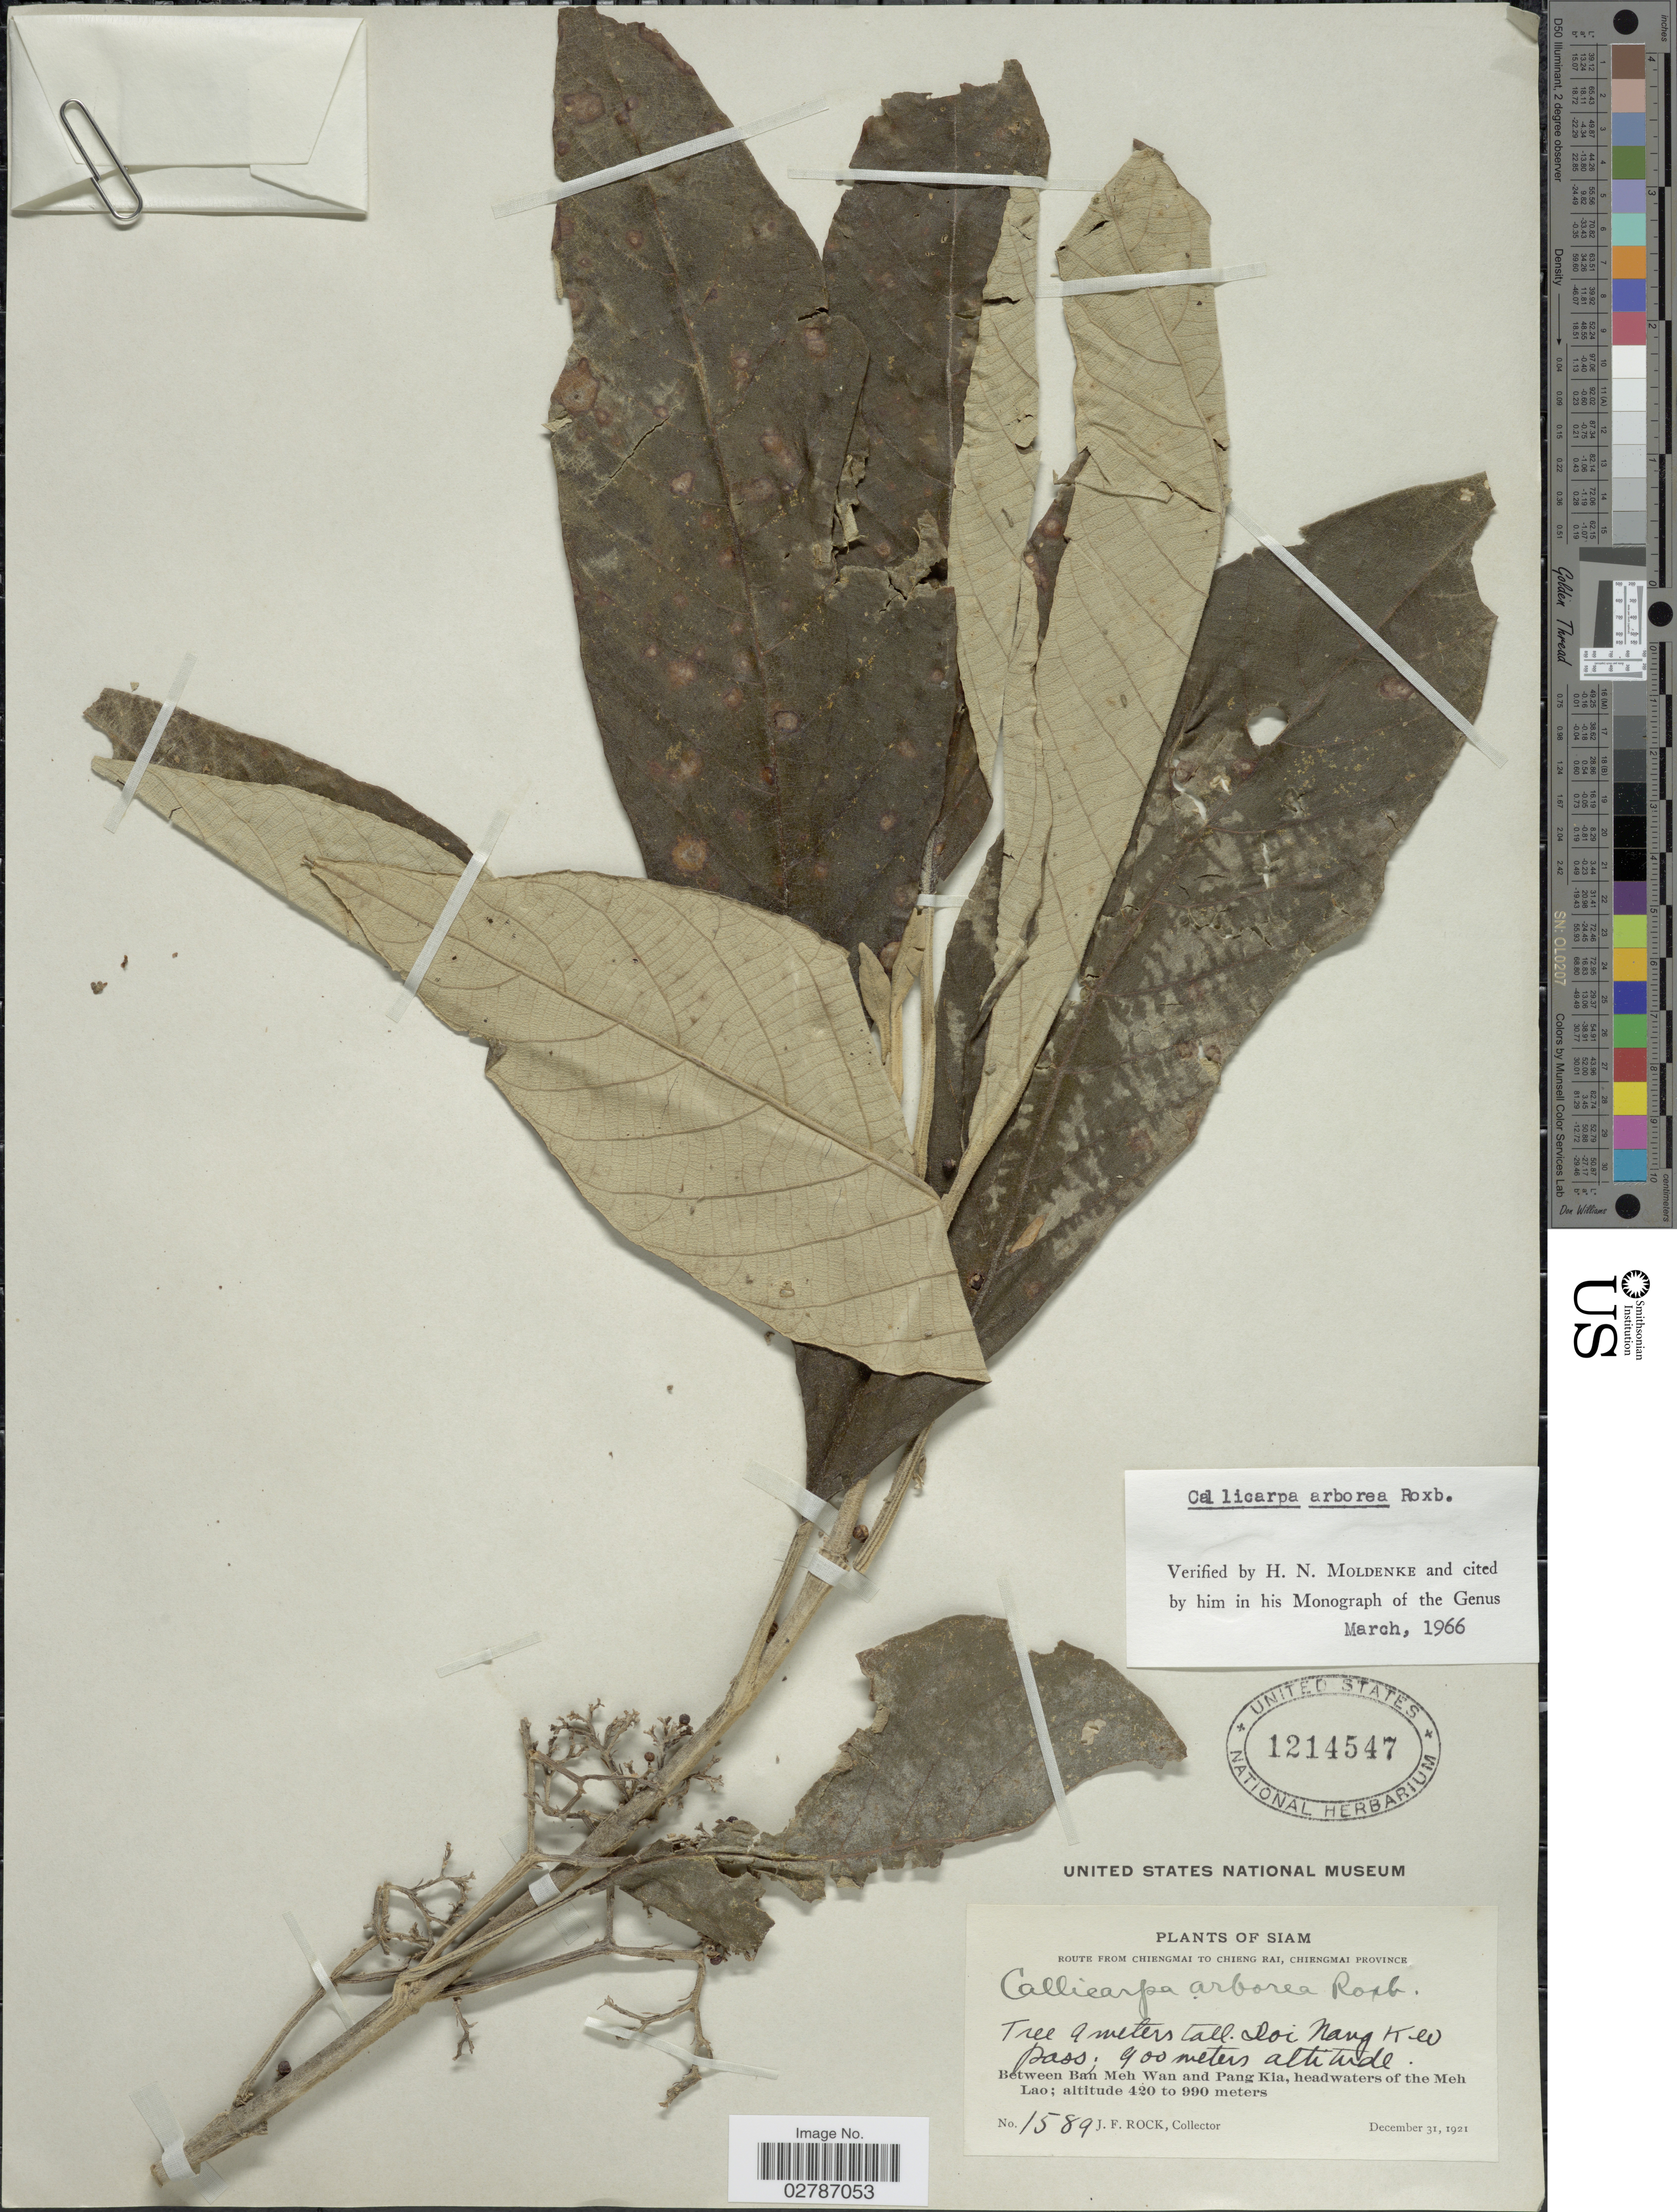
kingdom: Plantae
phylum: Tracheophyta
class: Magnoliopsida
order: Lamiales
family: Lamiaceae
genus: Callicarpa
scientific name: Callicarpa arborea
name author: Roxb.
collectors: J. Rock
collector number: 1589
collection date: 1921-12-31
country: Thailand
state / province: Chiang Mai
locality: Siam. Route from Chiengmai to Chieng Rai, Chiengmai Province. Doi Nang Ka pass. Between Ban Meh Wan and Pang Kia, headwaters of the Meh Lao.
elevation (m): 900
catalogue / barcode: US 1214547